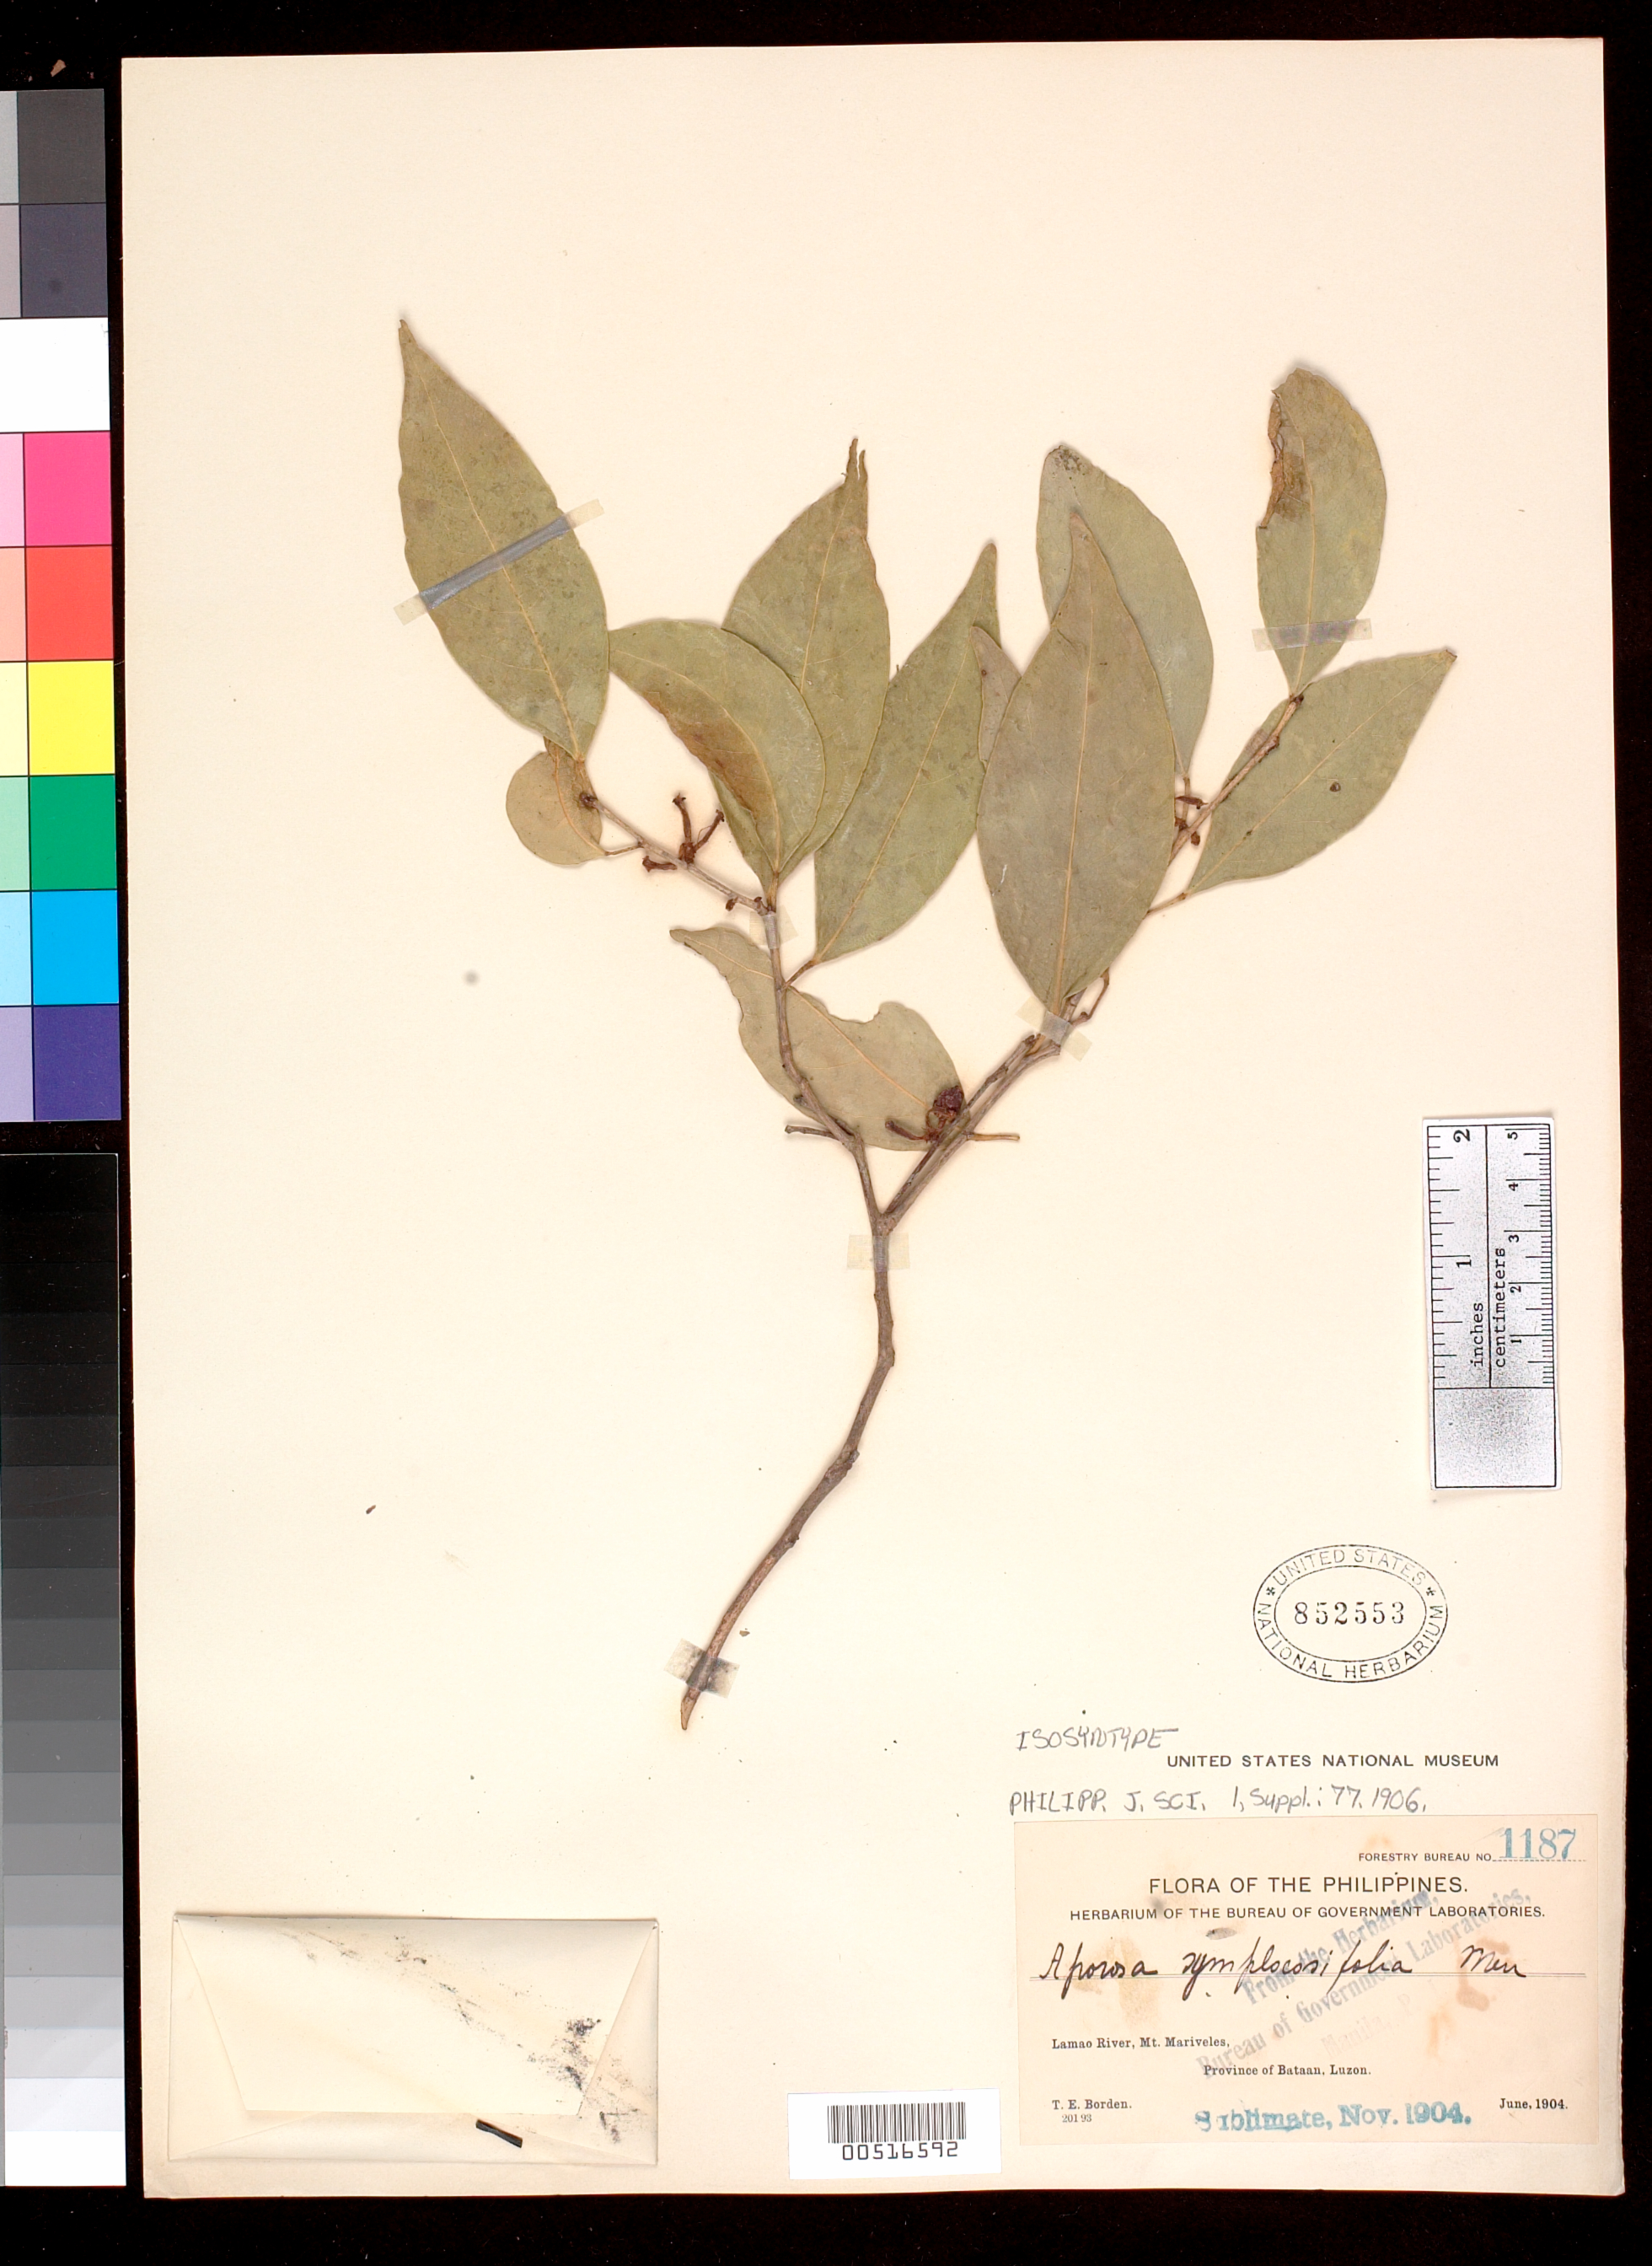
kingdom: Plantae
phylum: Tracheophyta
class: Magnoliopsida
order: Malpighiales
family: Phyllanthaceae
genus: Aporosa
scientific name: Aporosa symplocosifolia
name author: Merr.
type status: Isosyntype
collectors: T. E. Borden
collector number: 1187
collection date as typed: Jun 1904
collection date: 1904-06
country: Philippines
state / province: Central Luzon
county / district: Bataan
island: Luzon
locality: Lamao River, Mt Mariveles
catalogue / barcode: US 852553